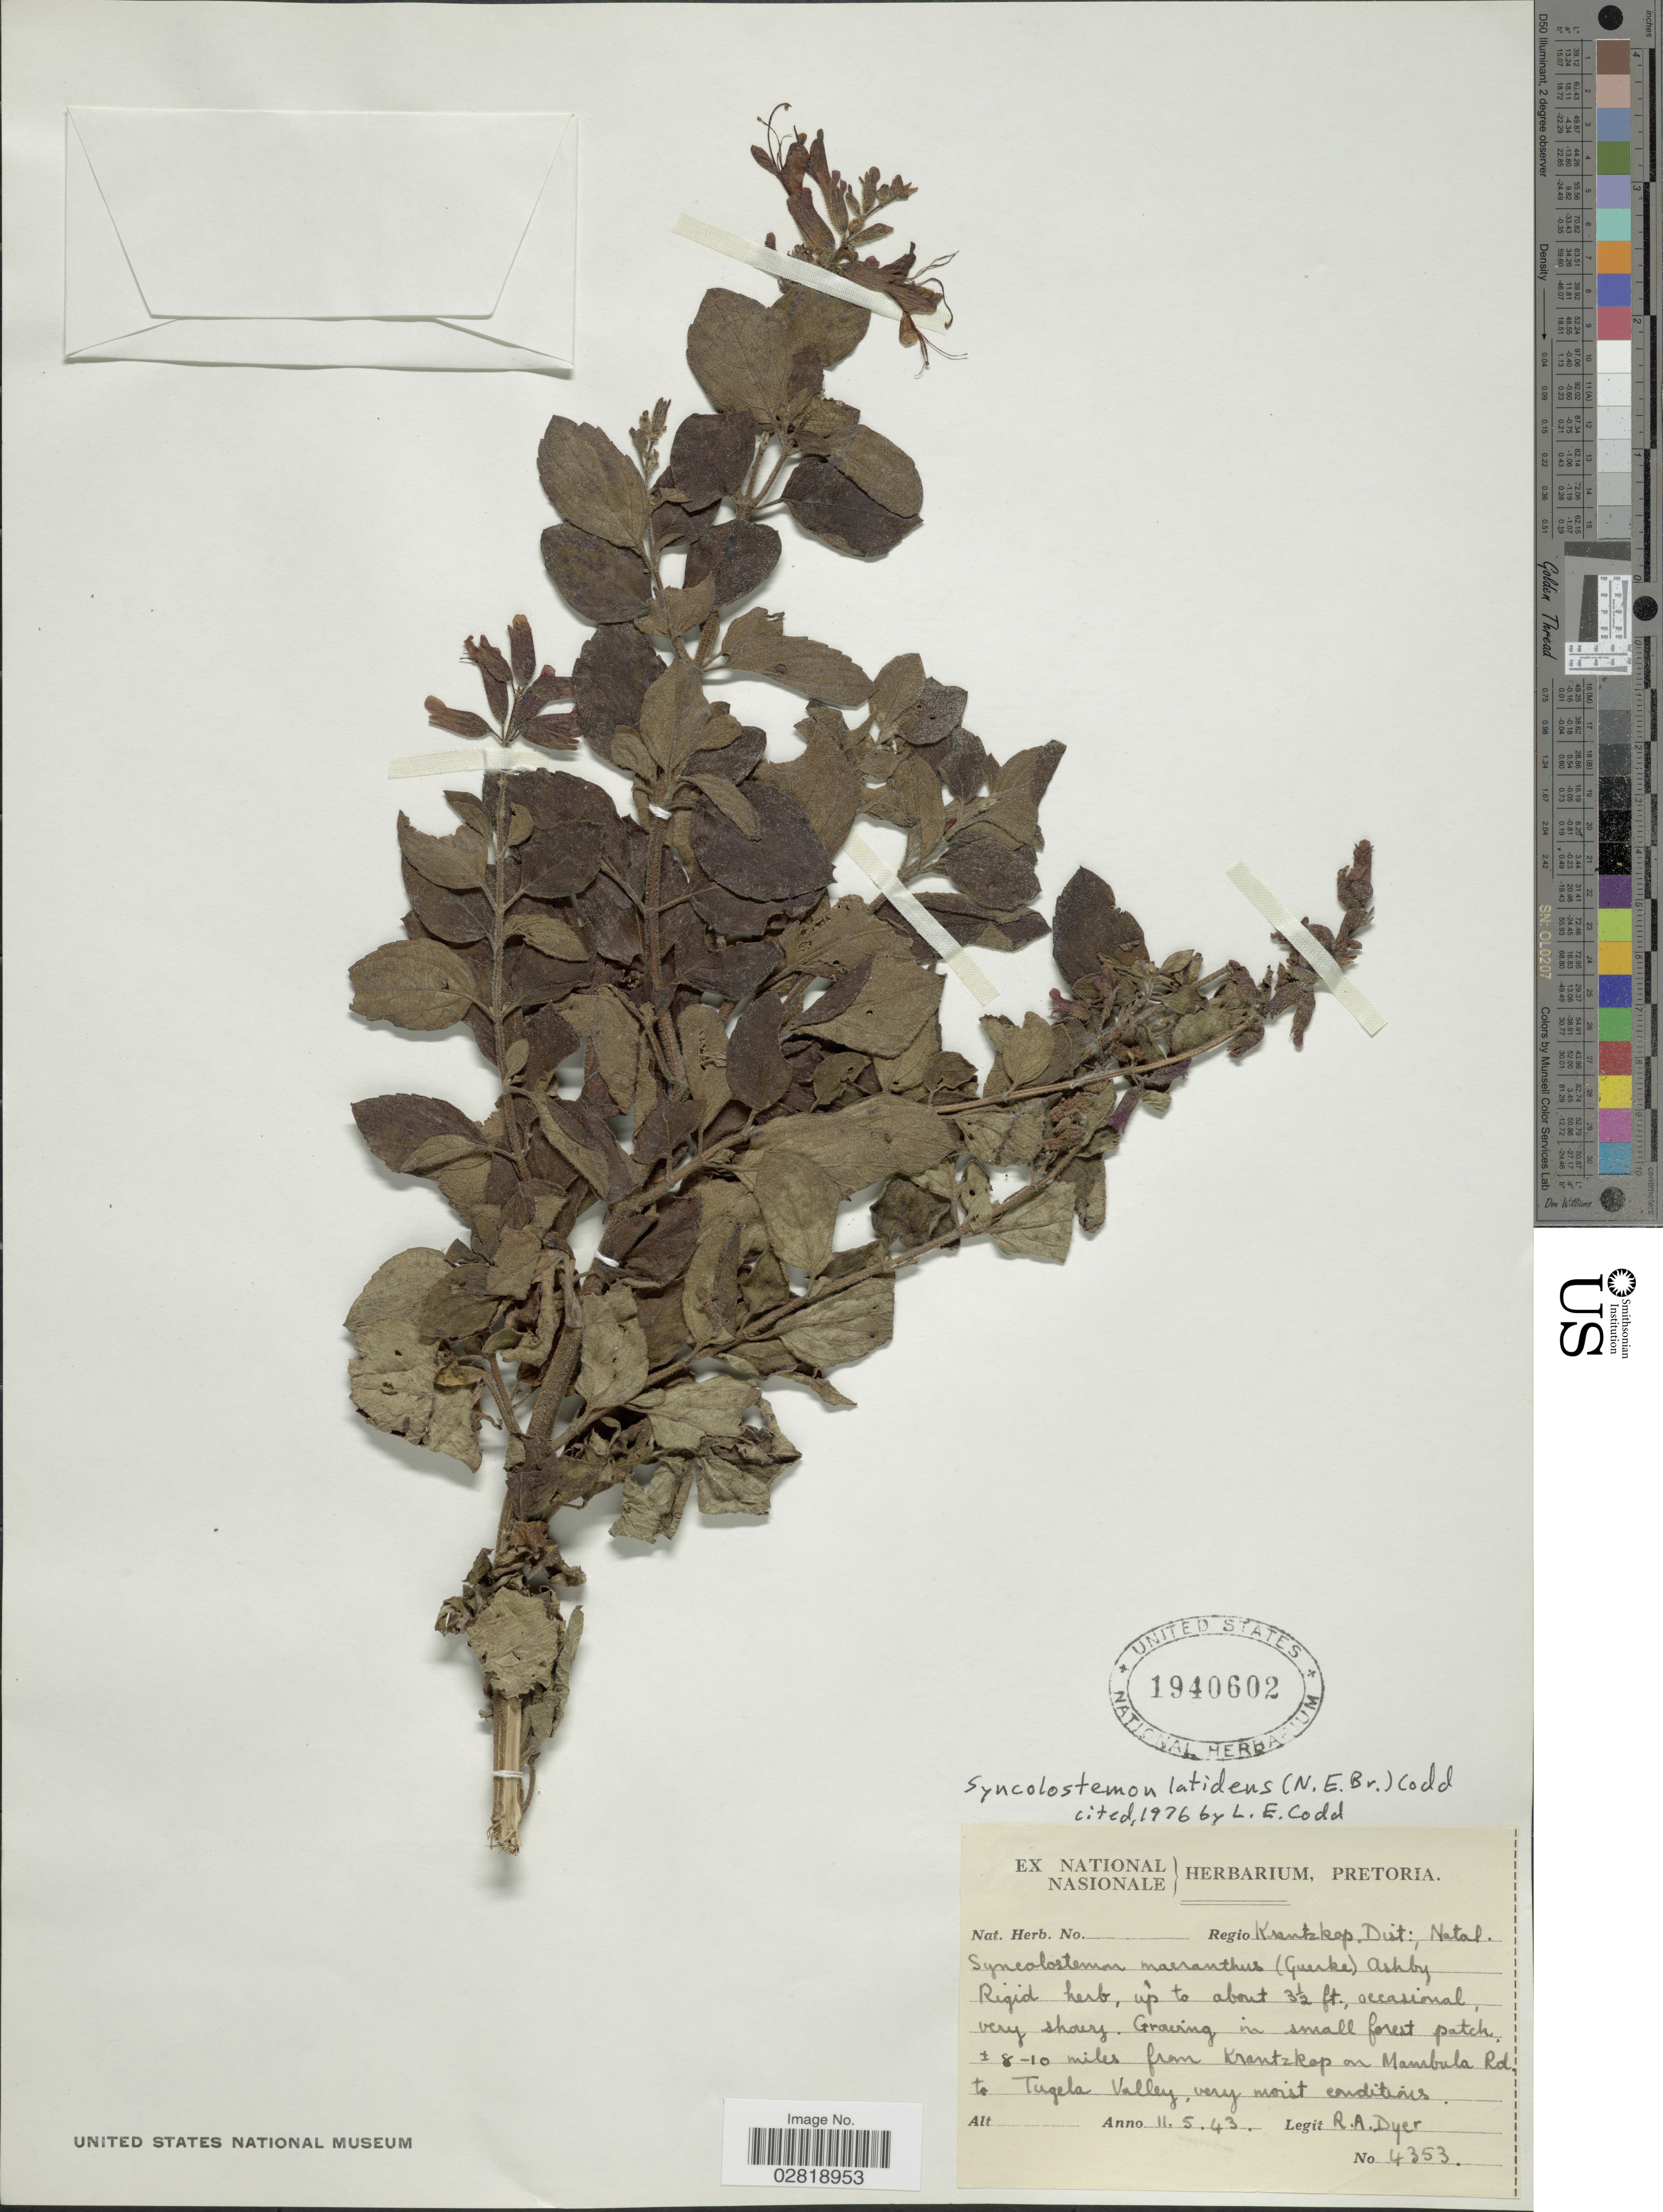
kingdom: Plantae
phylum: Tracheophyta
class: Magnoliopsida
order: Lamiales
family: Lamiaceae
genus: Syncolostemon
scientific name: Syncolostemon latidens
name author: (N.E. Br.) Codd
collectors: R. A. Dyer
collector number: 4353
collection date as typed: Transcribed d/m/y: 11/5/43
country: South Africa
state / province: KwaZulu-Natal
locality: Regio Krantzkop. Dist: Natal. ± 8-10 miles from Krantzkop on Mambula Rd. to Tugela Valley.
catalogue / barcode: US 1940602